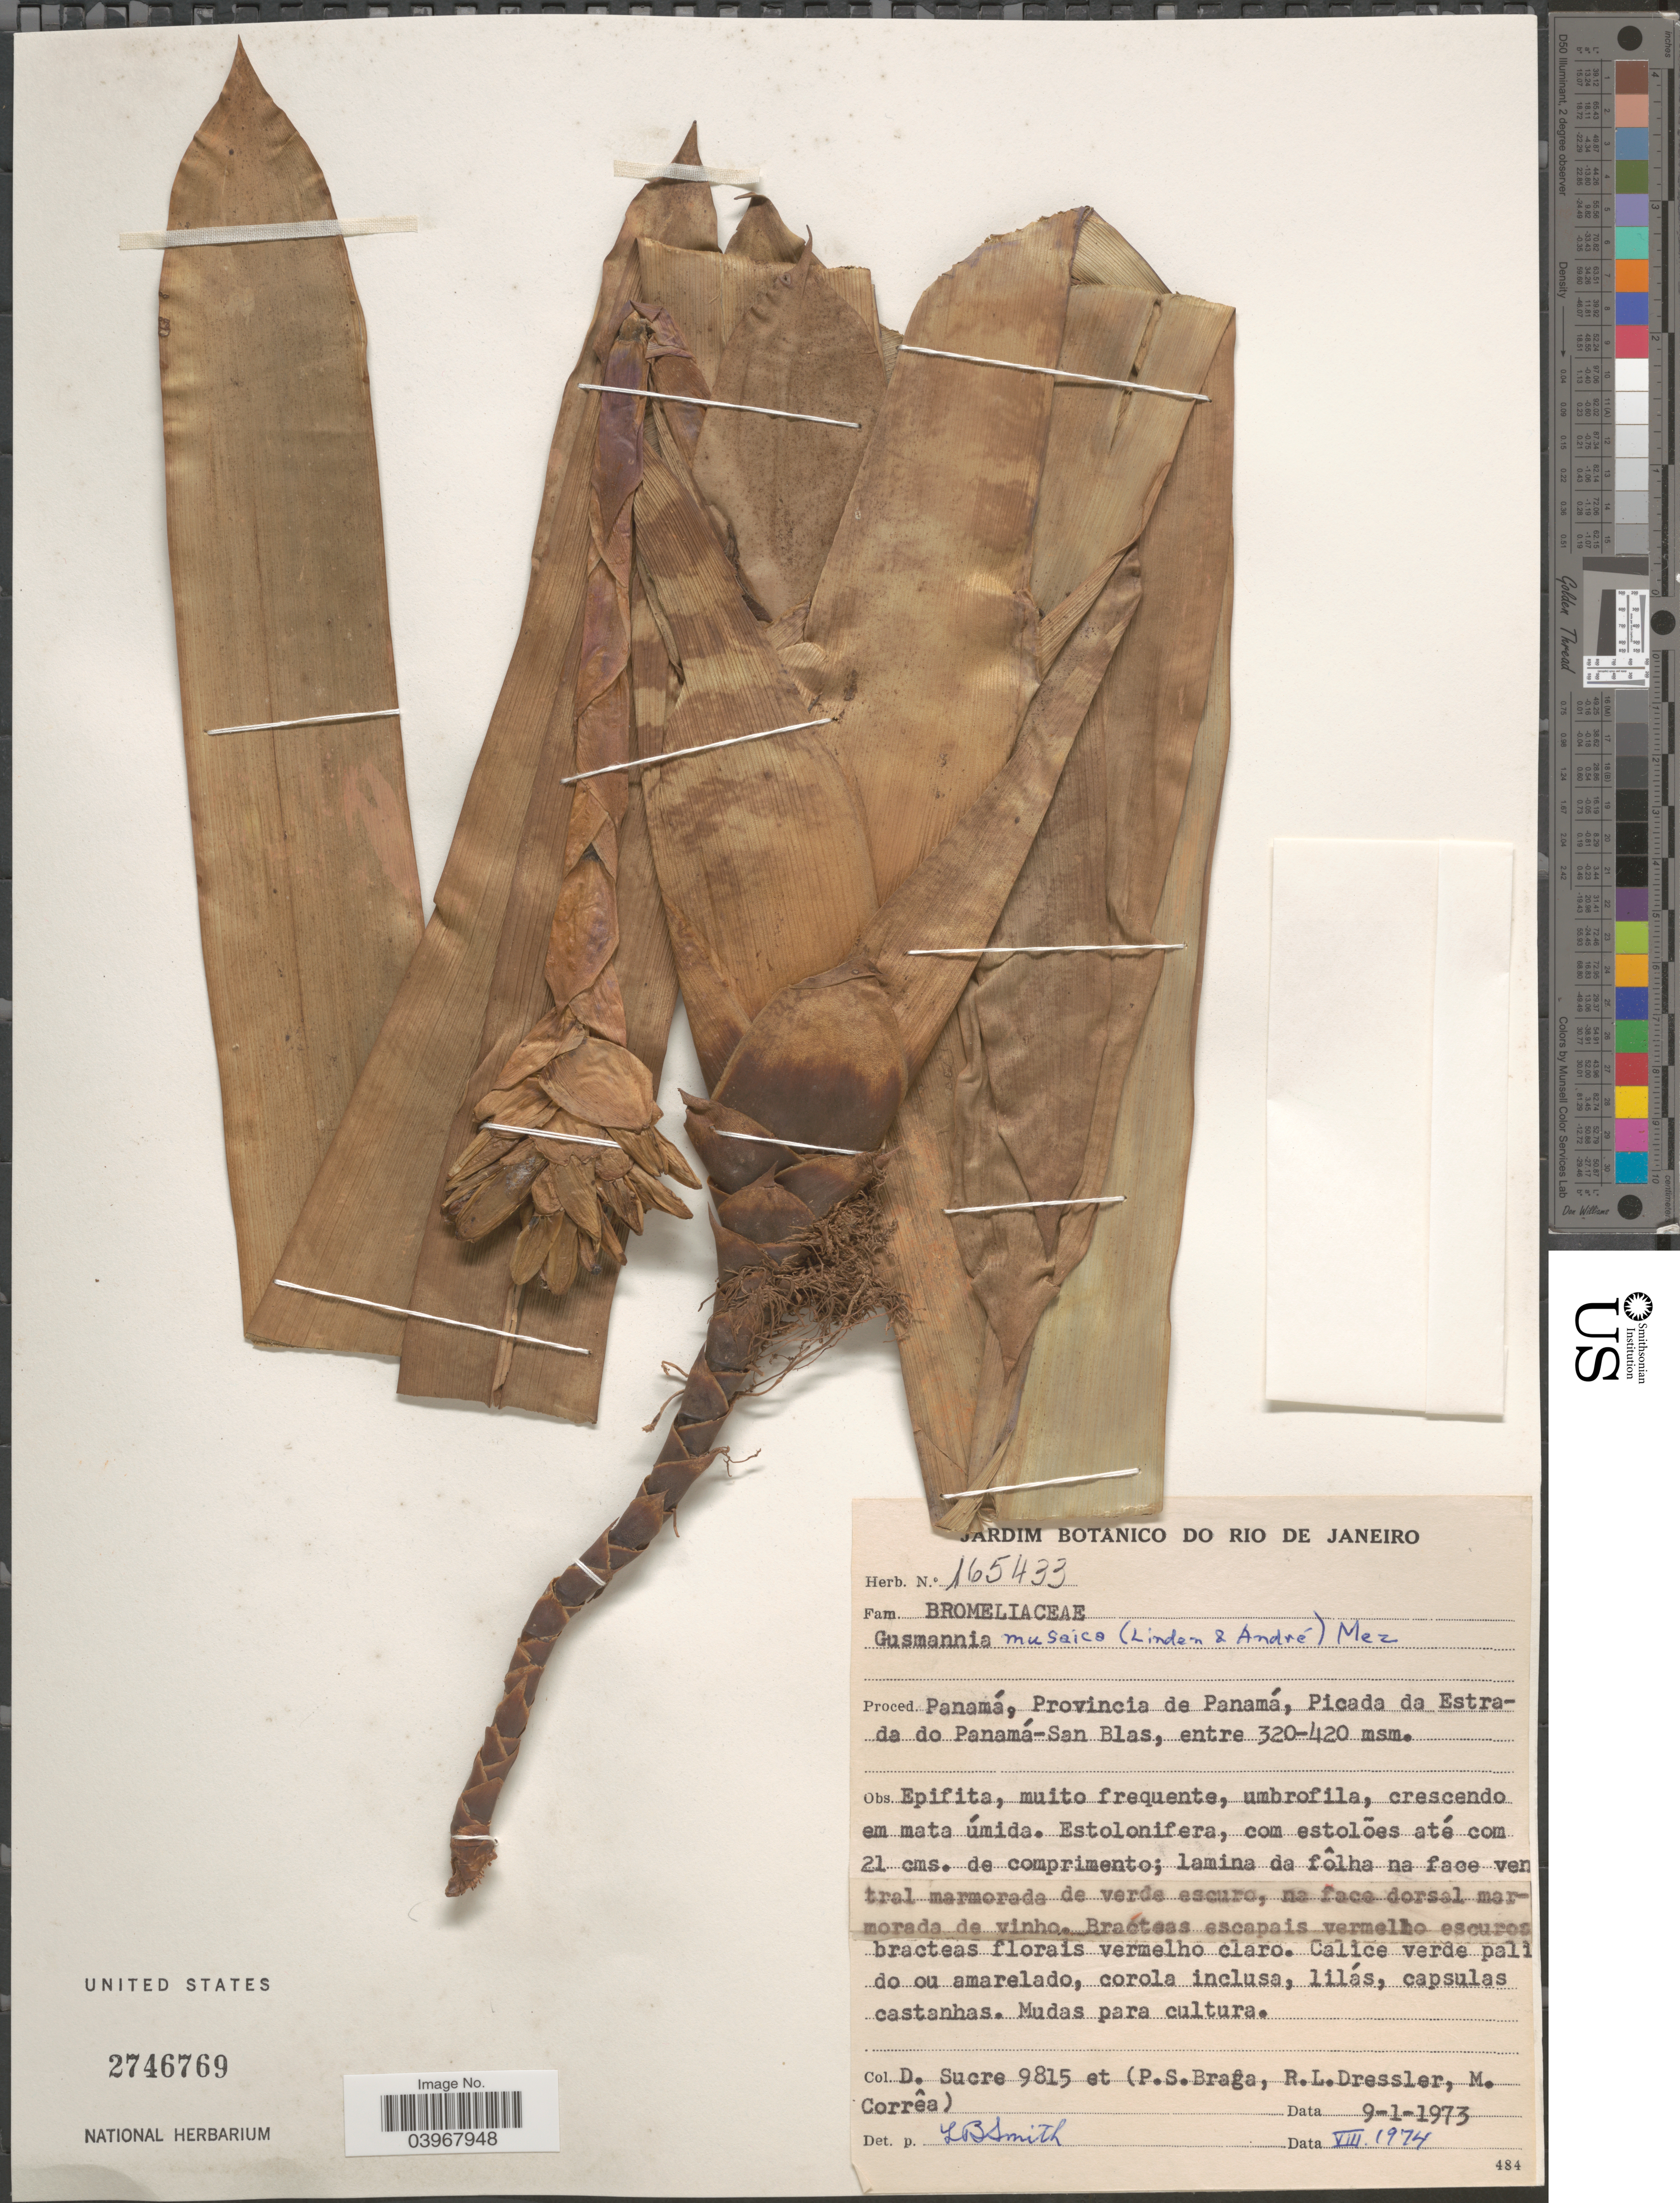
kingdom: Plantae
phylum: Tracheophyta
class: Liliopsida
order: Poales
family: Bromeliaceae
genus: Guzmania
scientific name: Guzmania musaica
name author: (Linden & André) Mez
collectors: D. Sucre, P. Braga, R. Dressler & M. Correa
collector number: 9815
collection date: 1973-01-09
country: Panama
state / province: Panamá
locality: Proced. Panamá, Picada da Estrada do Panamá-San Blas.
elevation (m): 320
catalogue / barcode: US 2746769